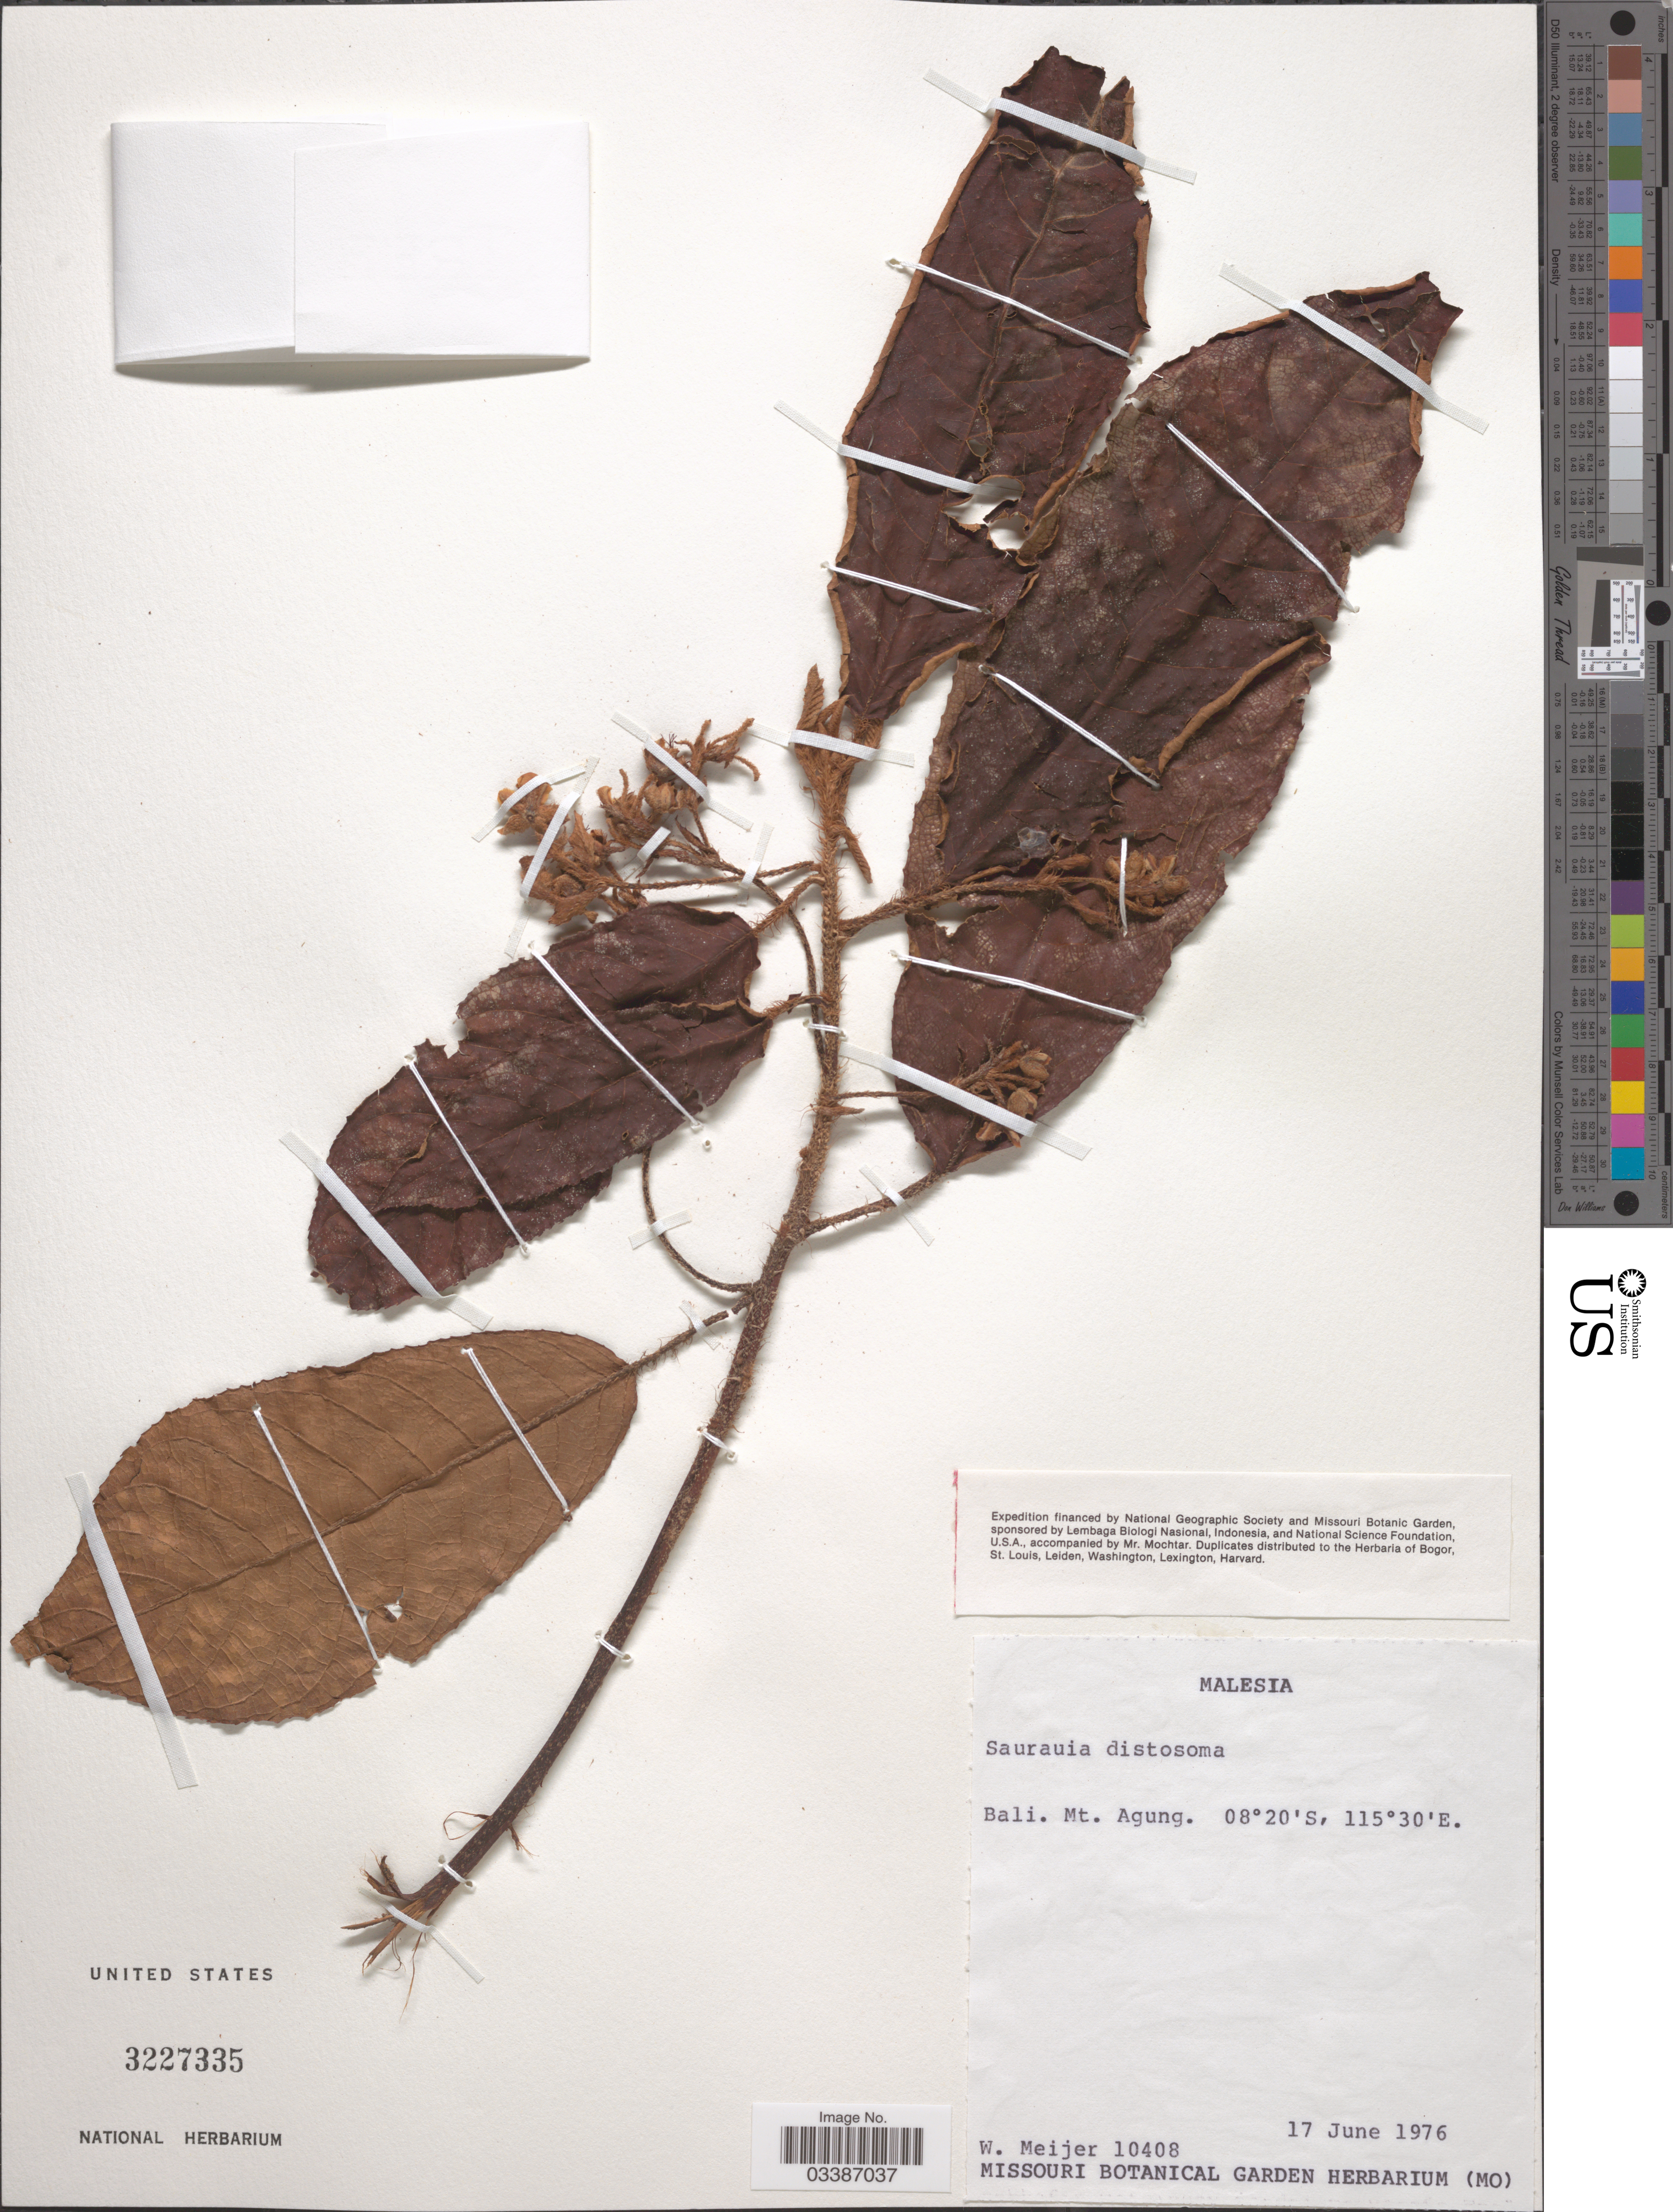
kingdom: Plantae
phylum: Tracheophyta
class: Magnoliopsida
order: Ericales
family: Actinidiaceae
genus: Saurauia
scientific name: Saurauia distososa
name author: Korth.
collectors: W. Meijer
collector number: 10408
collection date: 1976-06-17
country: Indonesia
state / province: Nusa Tenggara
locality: Malesia. Bali. Mt. Agung.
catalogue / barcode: US 3227335